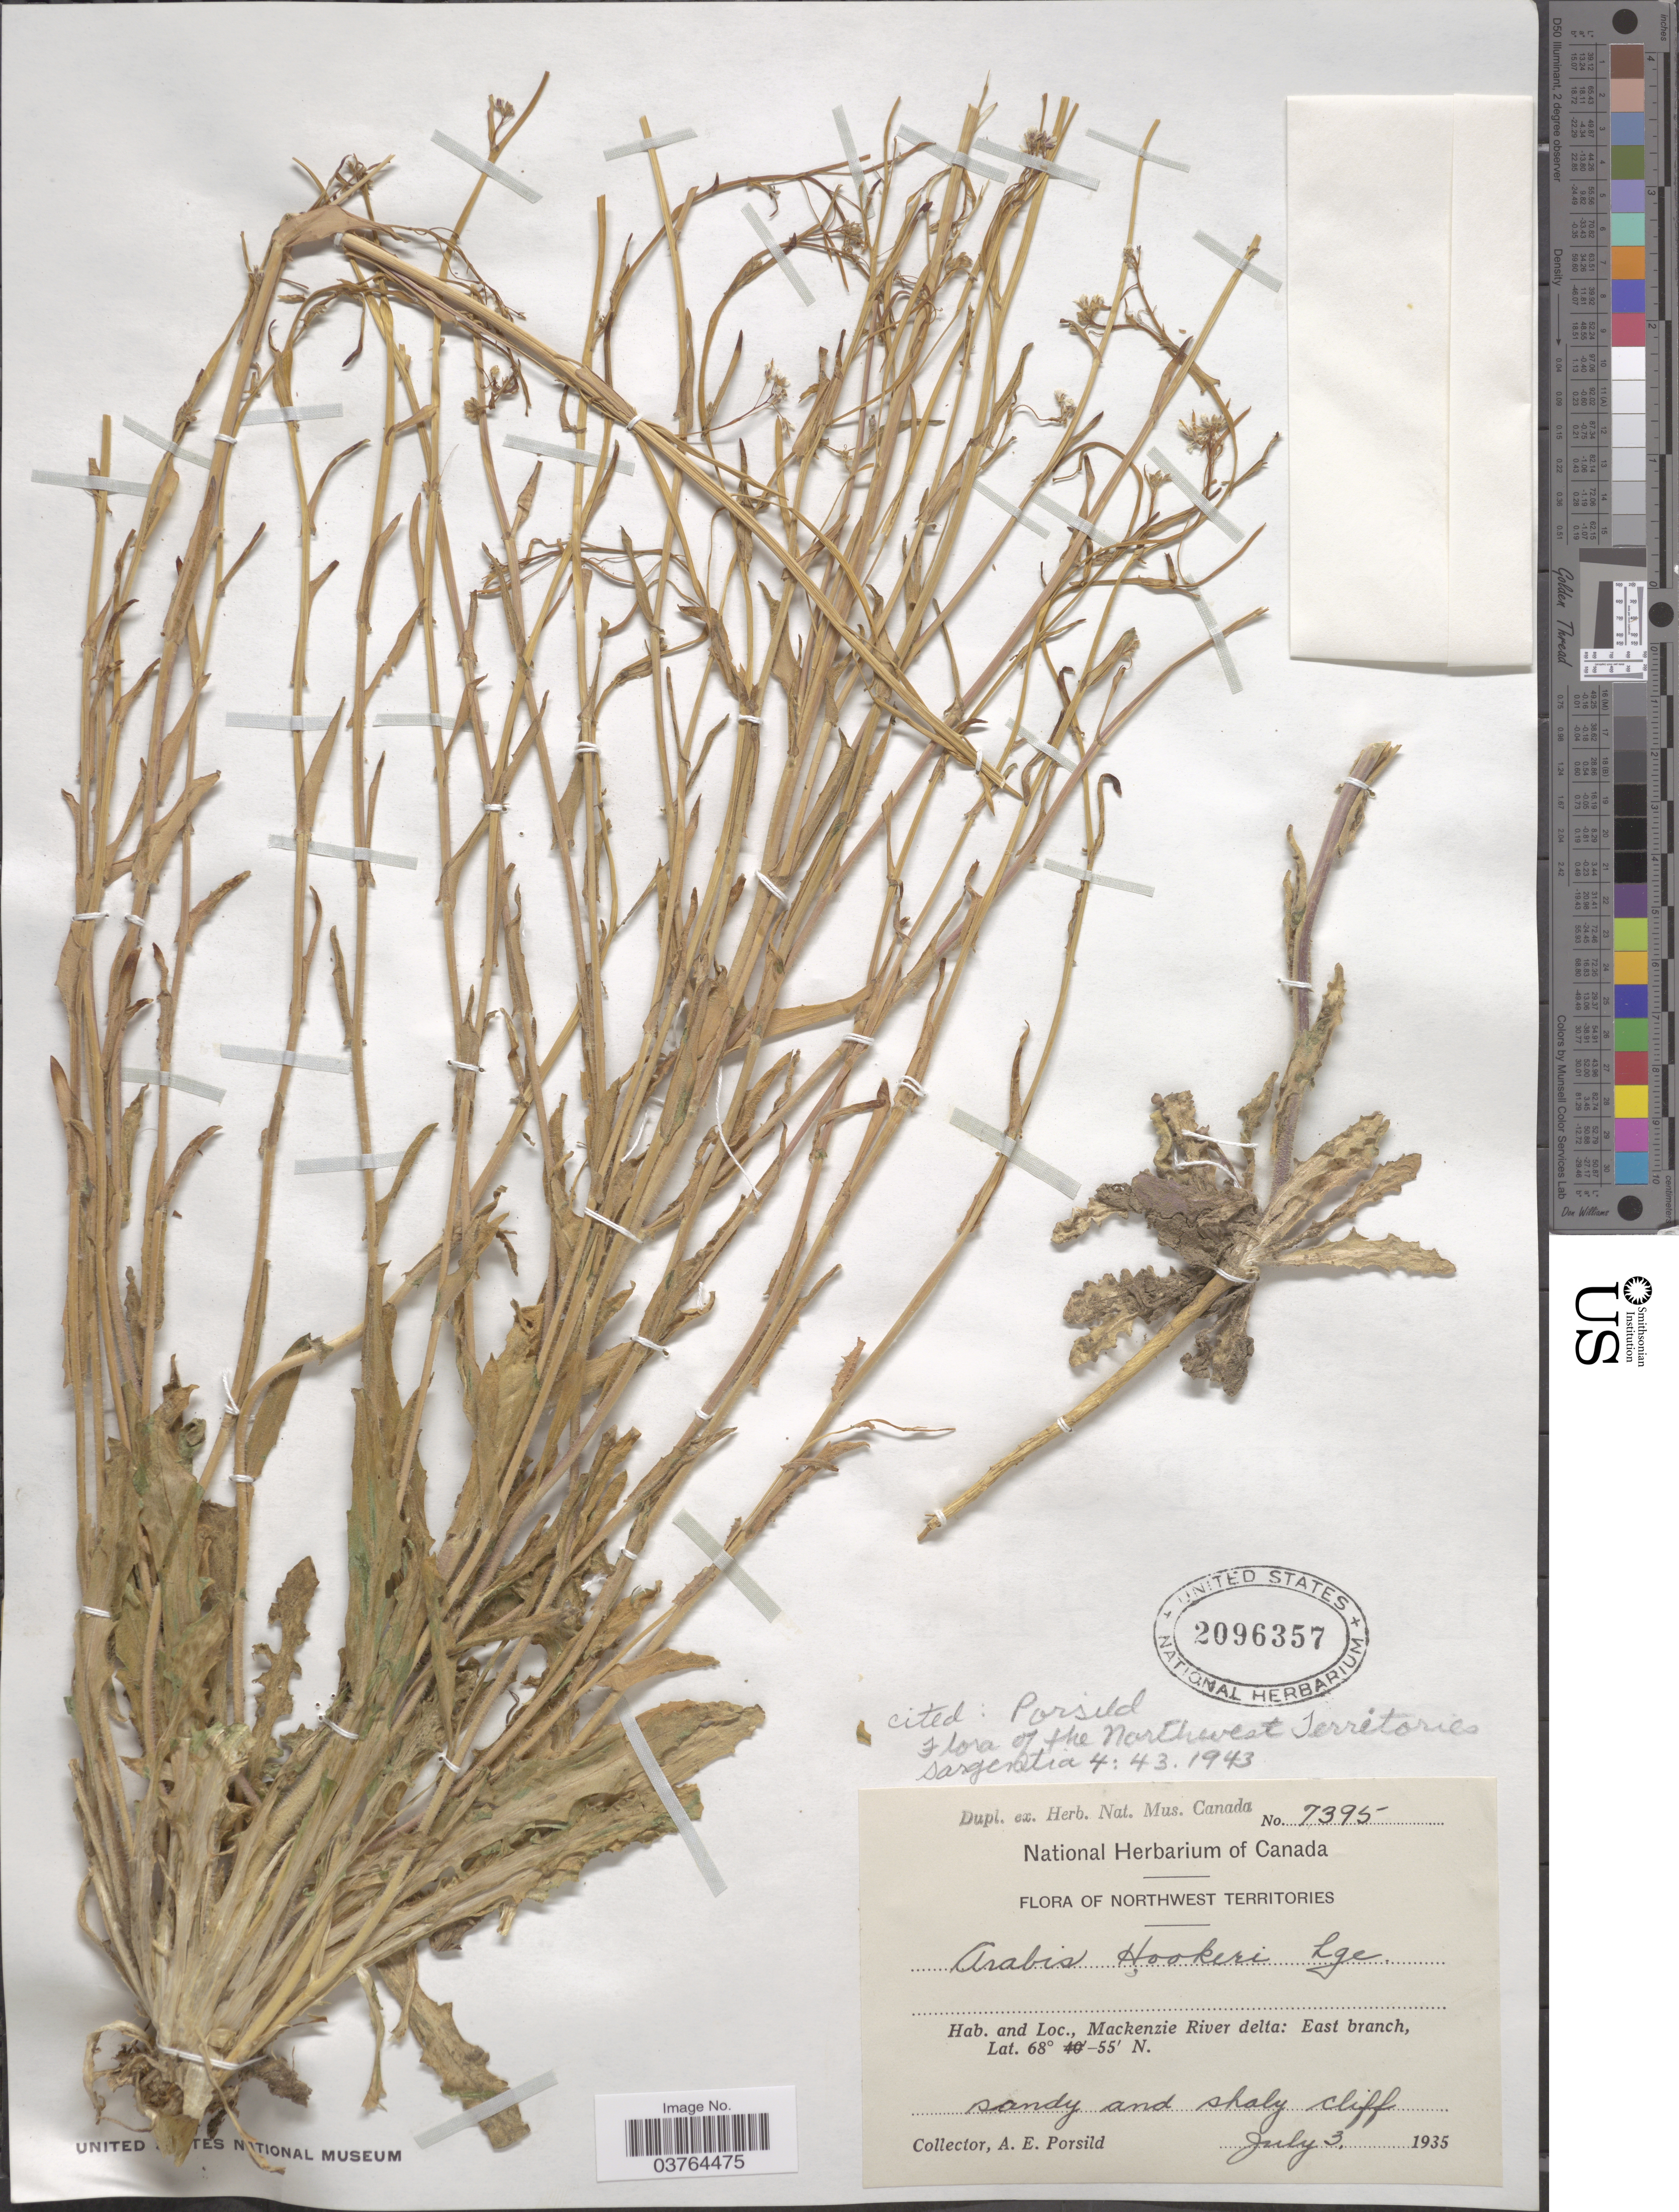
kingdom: Plantae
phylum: Tracheophyta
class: Magnoliopsida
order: Brassicales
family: Brassicaceae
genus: Transberingia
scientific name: Transberingia bursifolia subsp. bursifolia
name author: (DC.) Al-Shehbaz & O'Kane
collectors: A. E. Porsild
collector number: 7395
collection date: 1935-07-03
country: Canada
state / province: Northwest Territories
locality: Mackenzie River delta: East branch.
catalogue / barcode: US 2096357